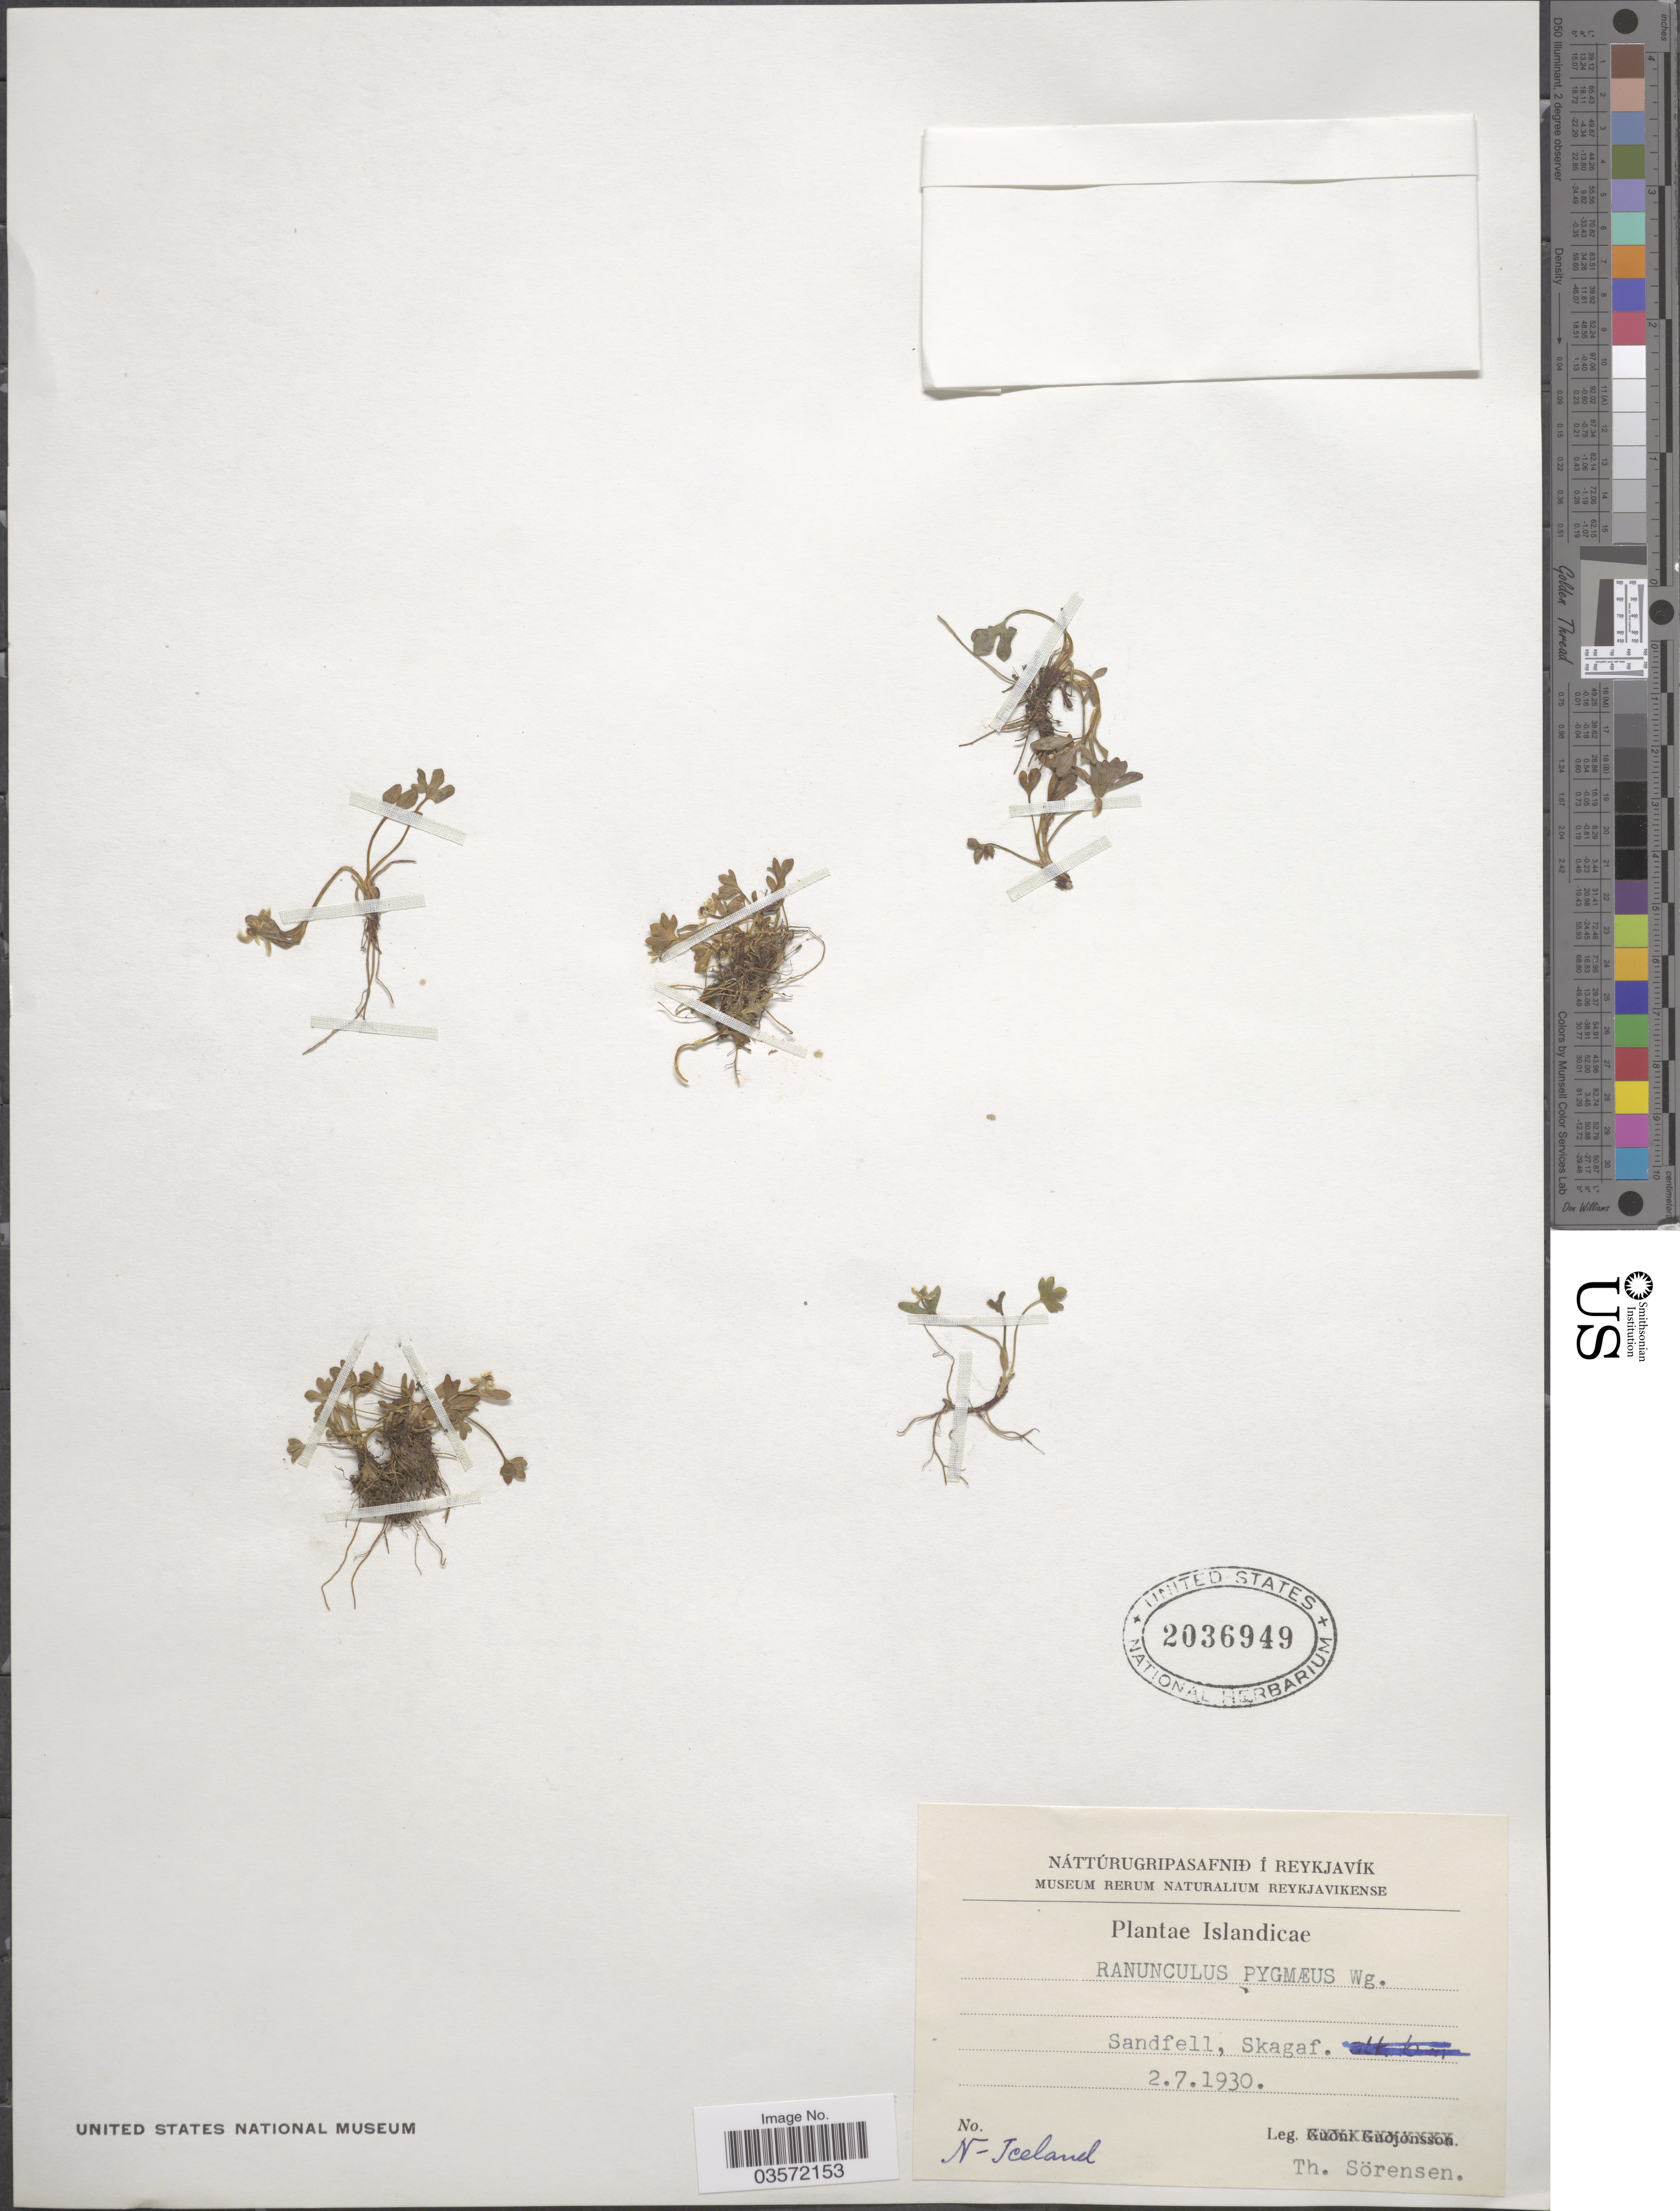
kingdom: Plantae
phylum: Tracheophyta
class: Magnoliopsida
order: Ranunculales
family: Ranunculaceae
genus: Ranunculus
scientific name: Ranunculus pygmaeus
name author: Wahlenb.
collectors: T. Sorensen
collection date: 1930-07-02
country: Iceland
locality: Sandfell, Skagaf. N-Iceland.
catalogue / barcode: US 2036949